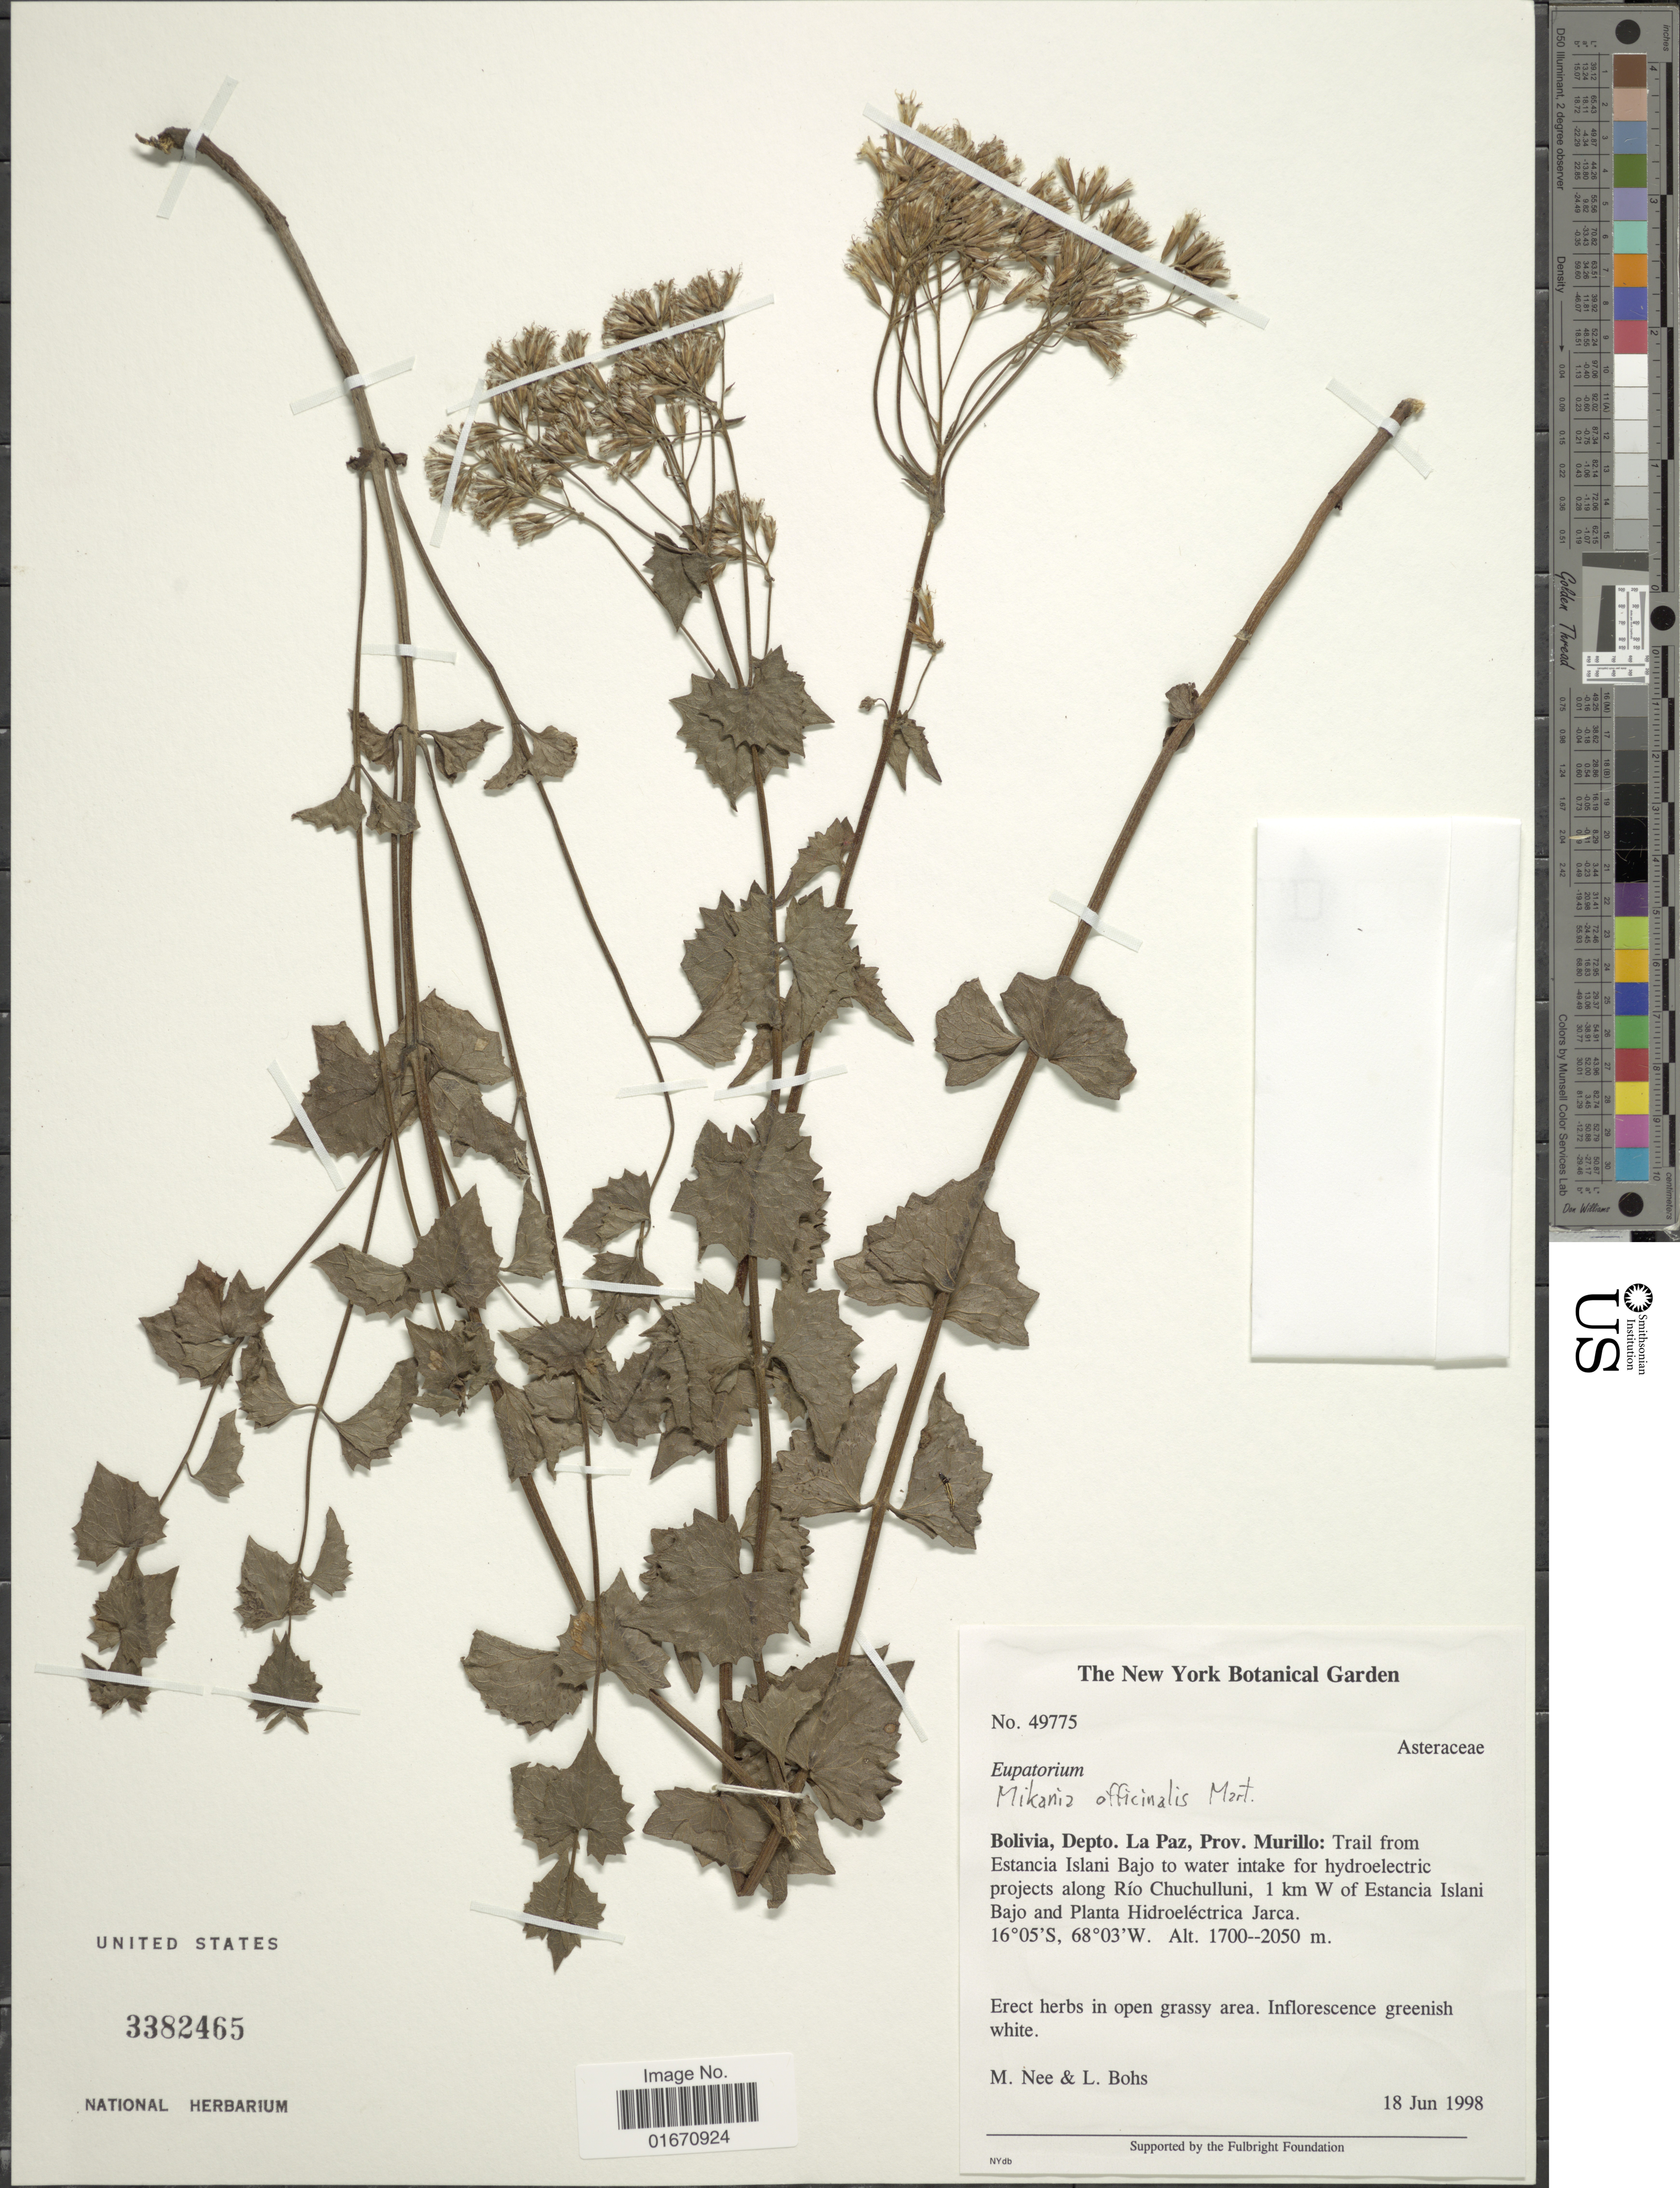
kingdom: Plantae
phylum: Tracheophyta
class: Magnoliopsida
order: Asterales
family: Asteraceae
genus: Mikania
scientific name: Mikania officinalis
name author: Mart.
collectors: M. Nee & L. A. Bohs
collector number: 49775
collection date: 1998-06-18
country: Bolivia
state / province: La Paz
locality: Prov. Murillo, trail from Estancia Islani Bajo to water intake for hydroelectric projects along Rio Chuchulluni, 1 km W of Estancia Islani Bajo and Planta Hidroelectrica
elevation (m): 1700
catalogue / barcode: US 3382465